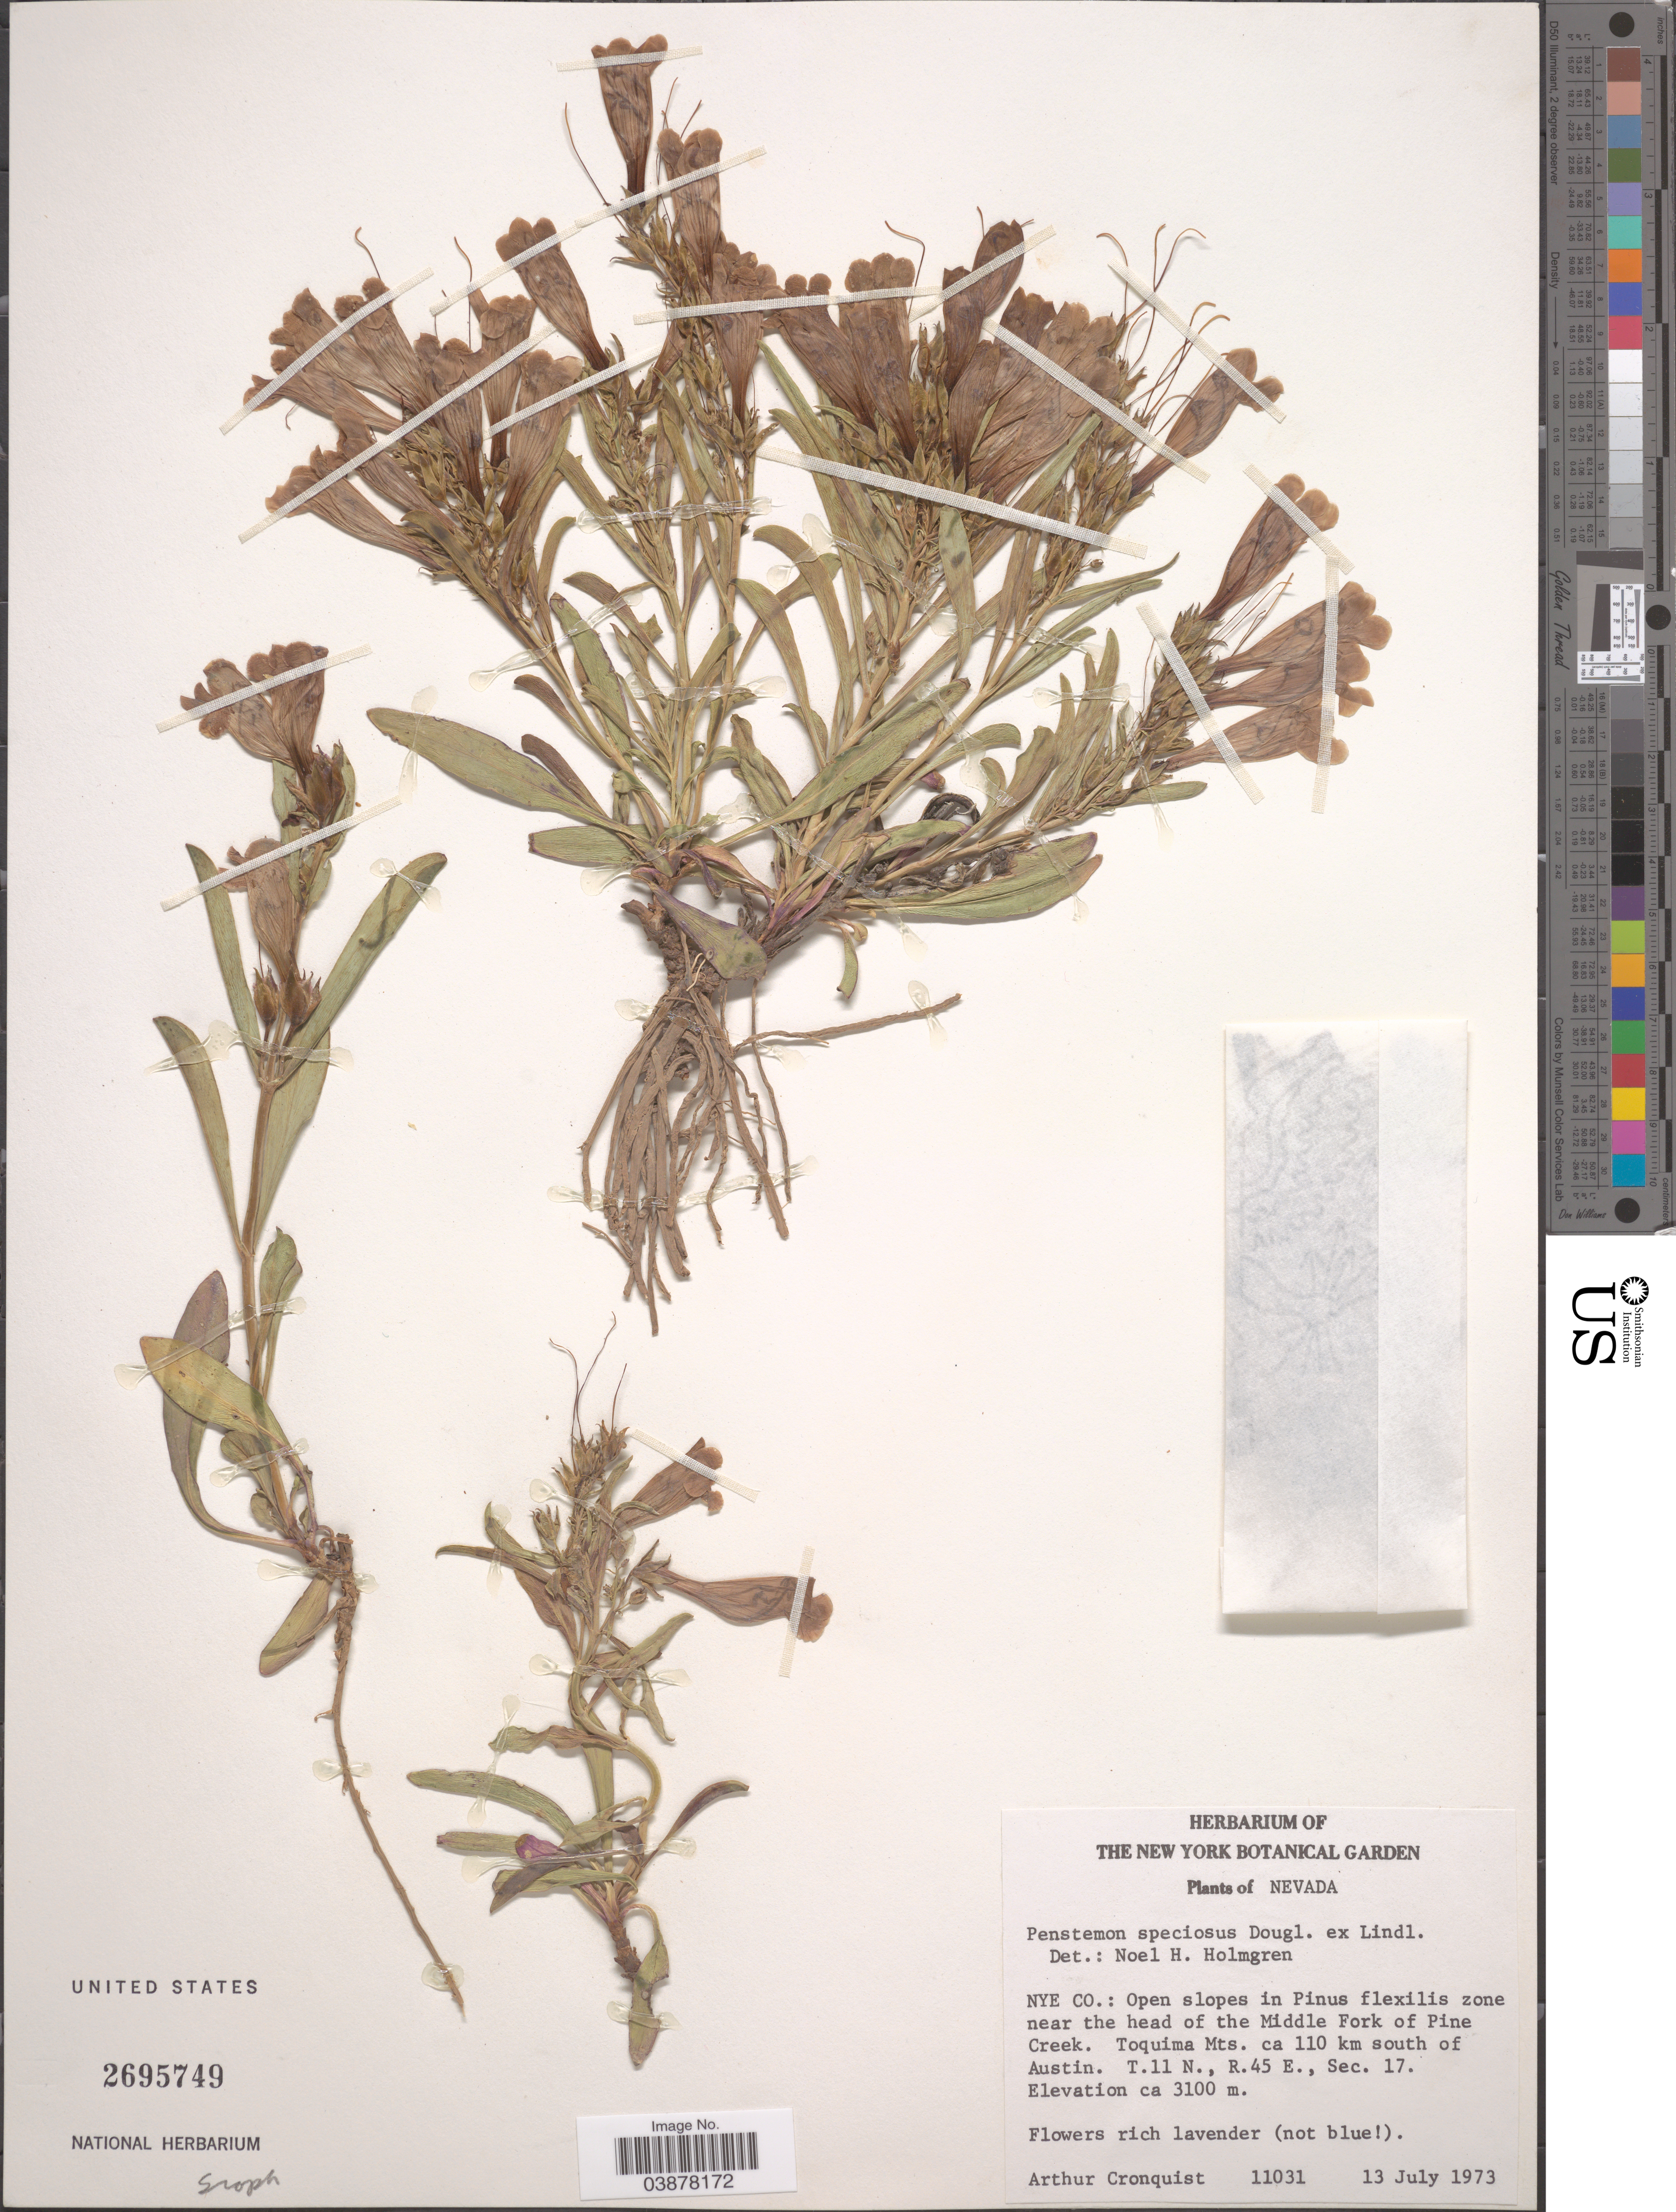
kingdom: Plantae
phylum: Tracheophyta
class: Magnoliopsida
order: Lamiales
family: Plantaginaceae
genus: Penstemon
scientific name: Penstemon speciosus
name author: Douglas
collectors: A. J. Cronquist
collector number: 11031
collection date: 1973-07-13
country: United States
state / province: Nevada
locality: Nye Co.: in Pinus flexilis zone near the head of the Middle Fork of Pine Creek. Toquima Mts. ca 110 km south of Austin. T.11 N., R.45 E., Sec. 17.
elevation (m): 3100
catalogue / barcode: US 2695749